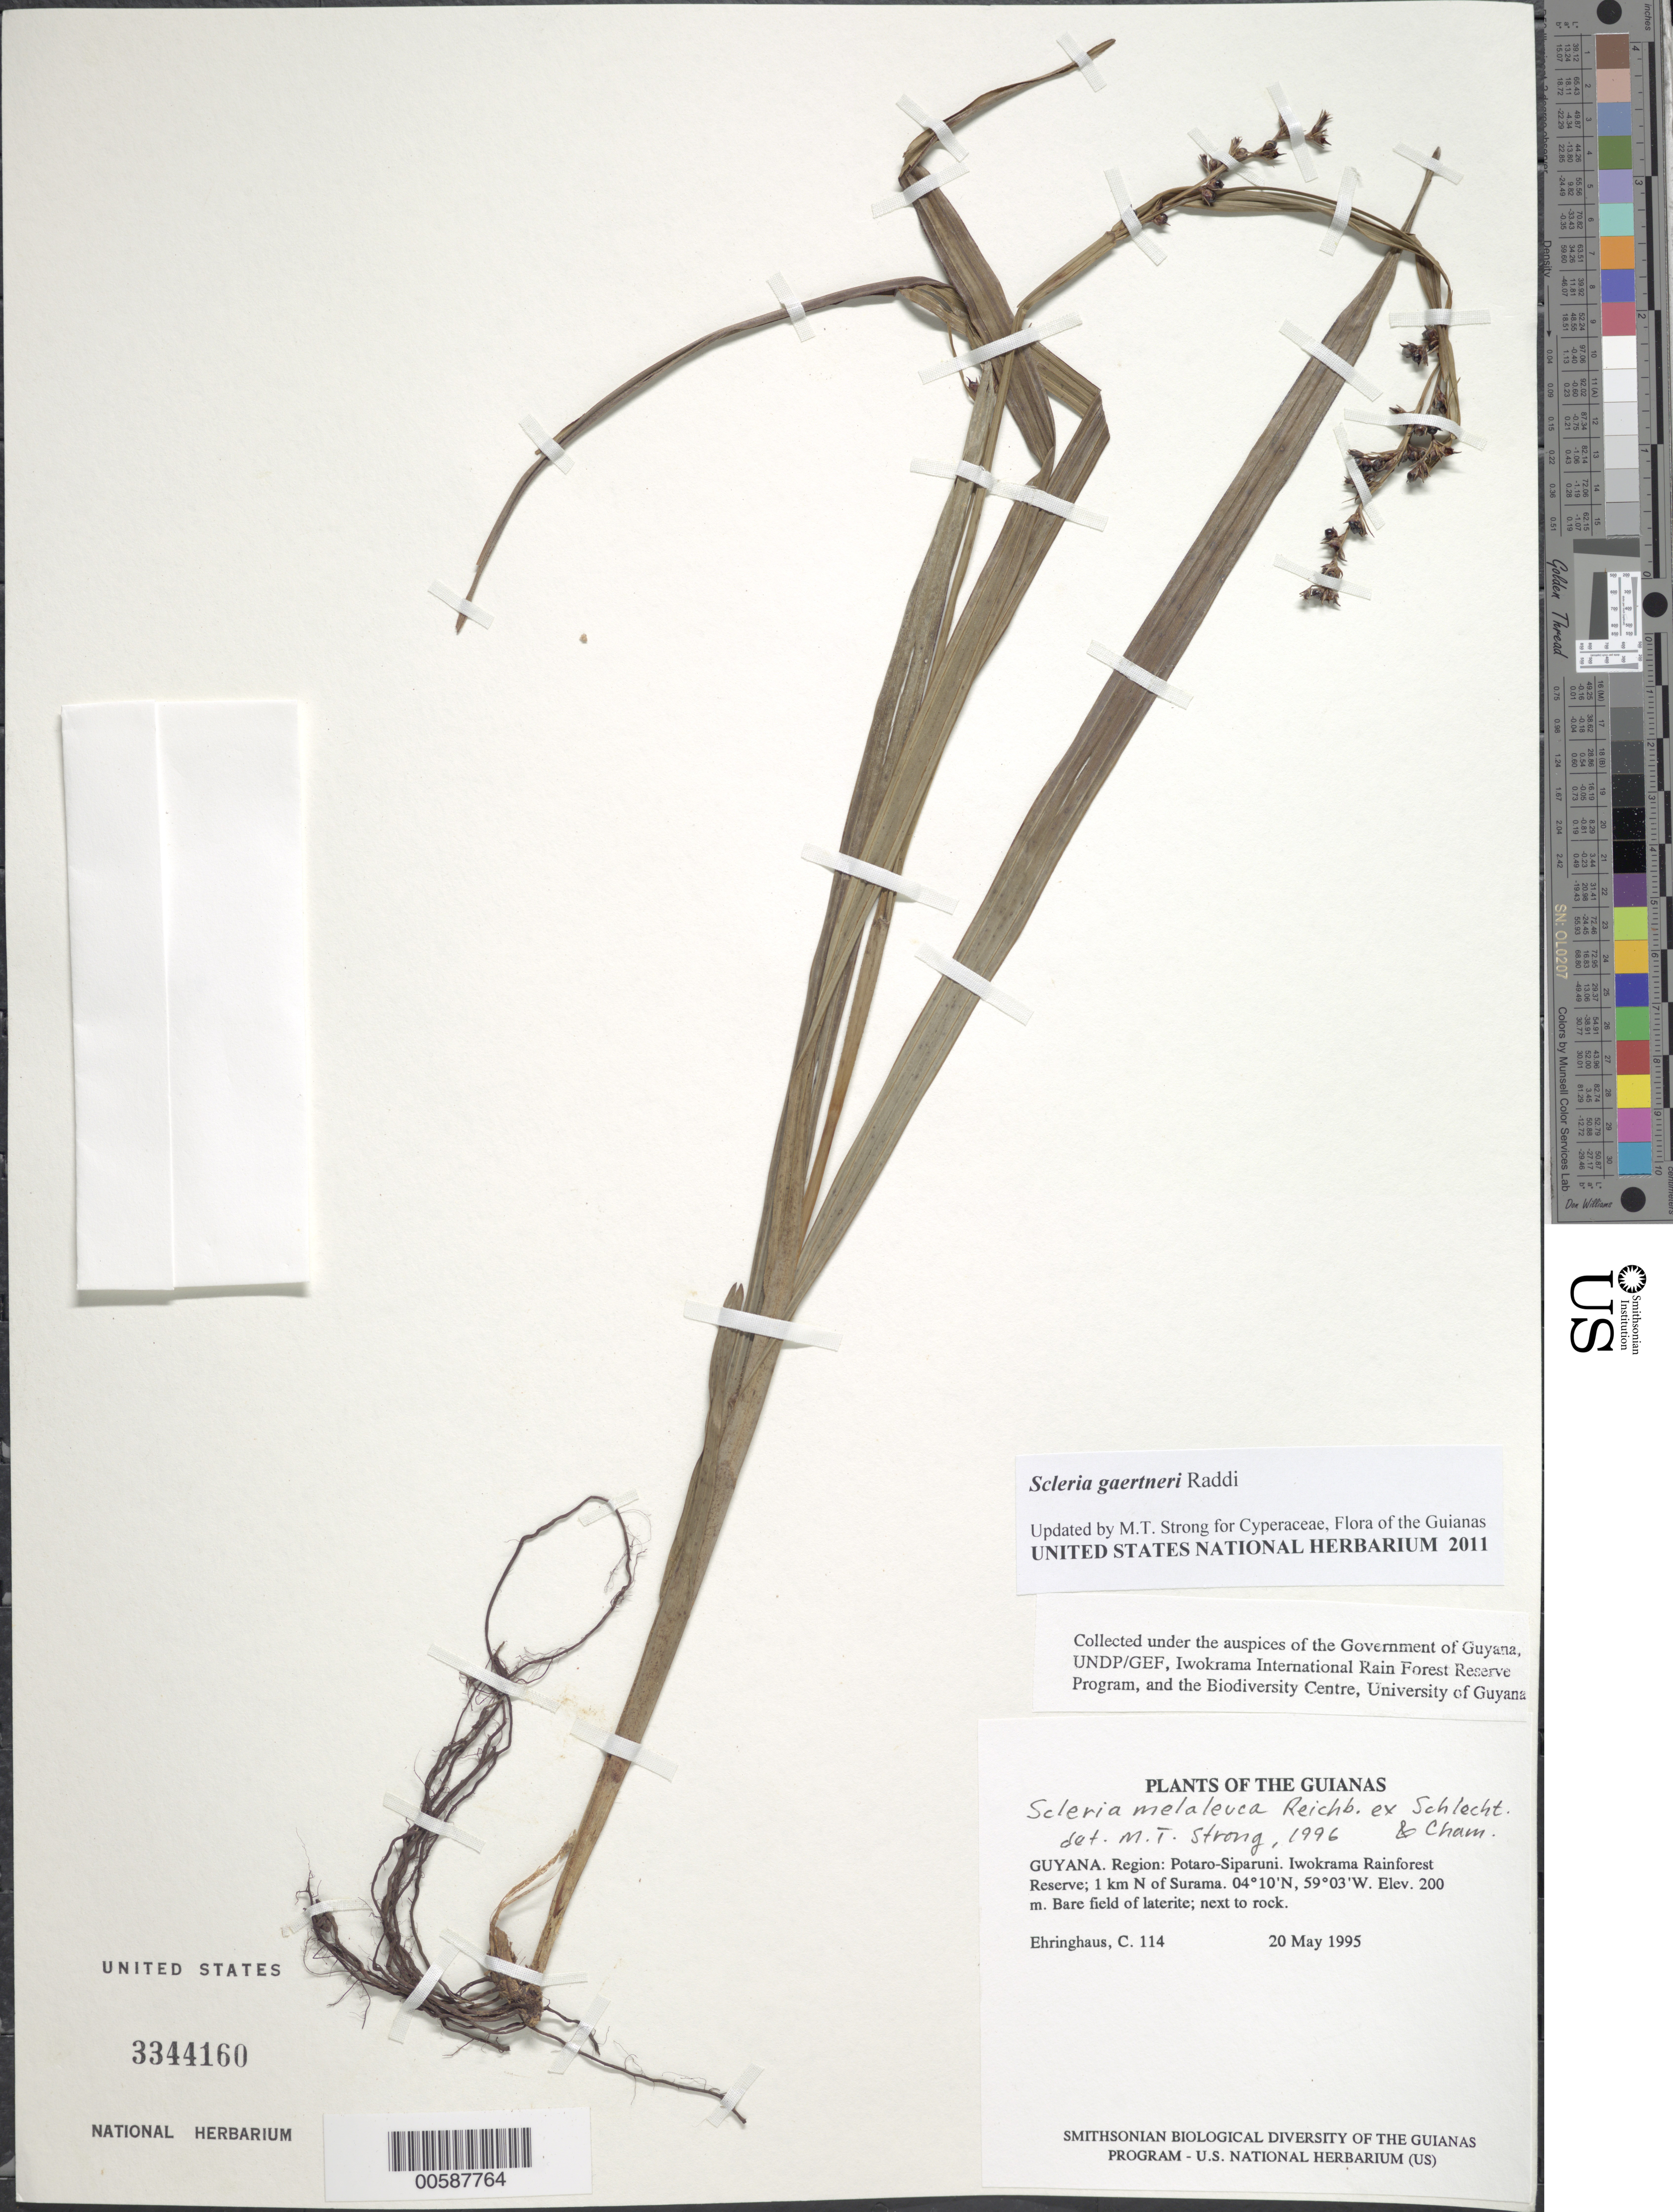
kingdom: Plantae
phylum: Tracheophyta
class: Liliopsida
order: Poales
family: Cyperaceae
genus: Scleria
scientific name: Scleria gaertneri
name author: Raddi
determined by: Strong, M. T., (US), Smithsonian Institution - National Museum of Natural History (UNITED STATES)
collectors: C. Ehringhaus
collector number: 114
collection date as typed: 20 May 1995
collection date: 1995-05-20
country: Guyana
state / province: Potaro-Siparuni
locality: Iwokrama Rainforest Reserve; 1 km N of Surama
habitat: Bare field of laterite; next to rock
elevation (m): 200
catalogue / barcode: US 3344160